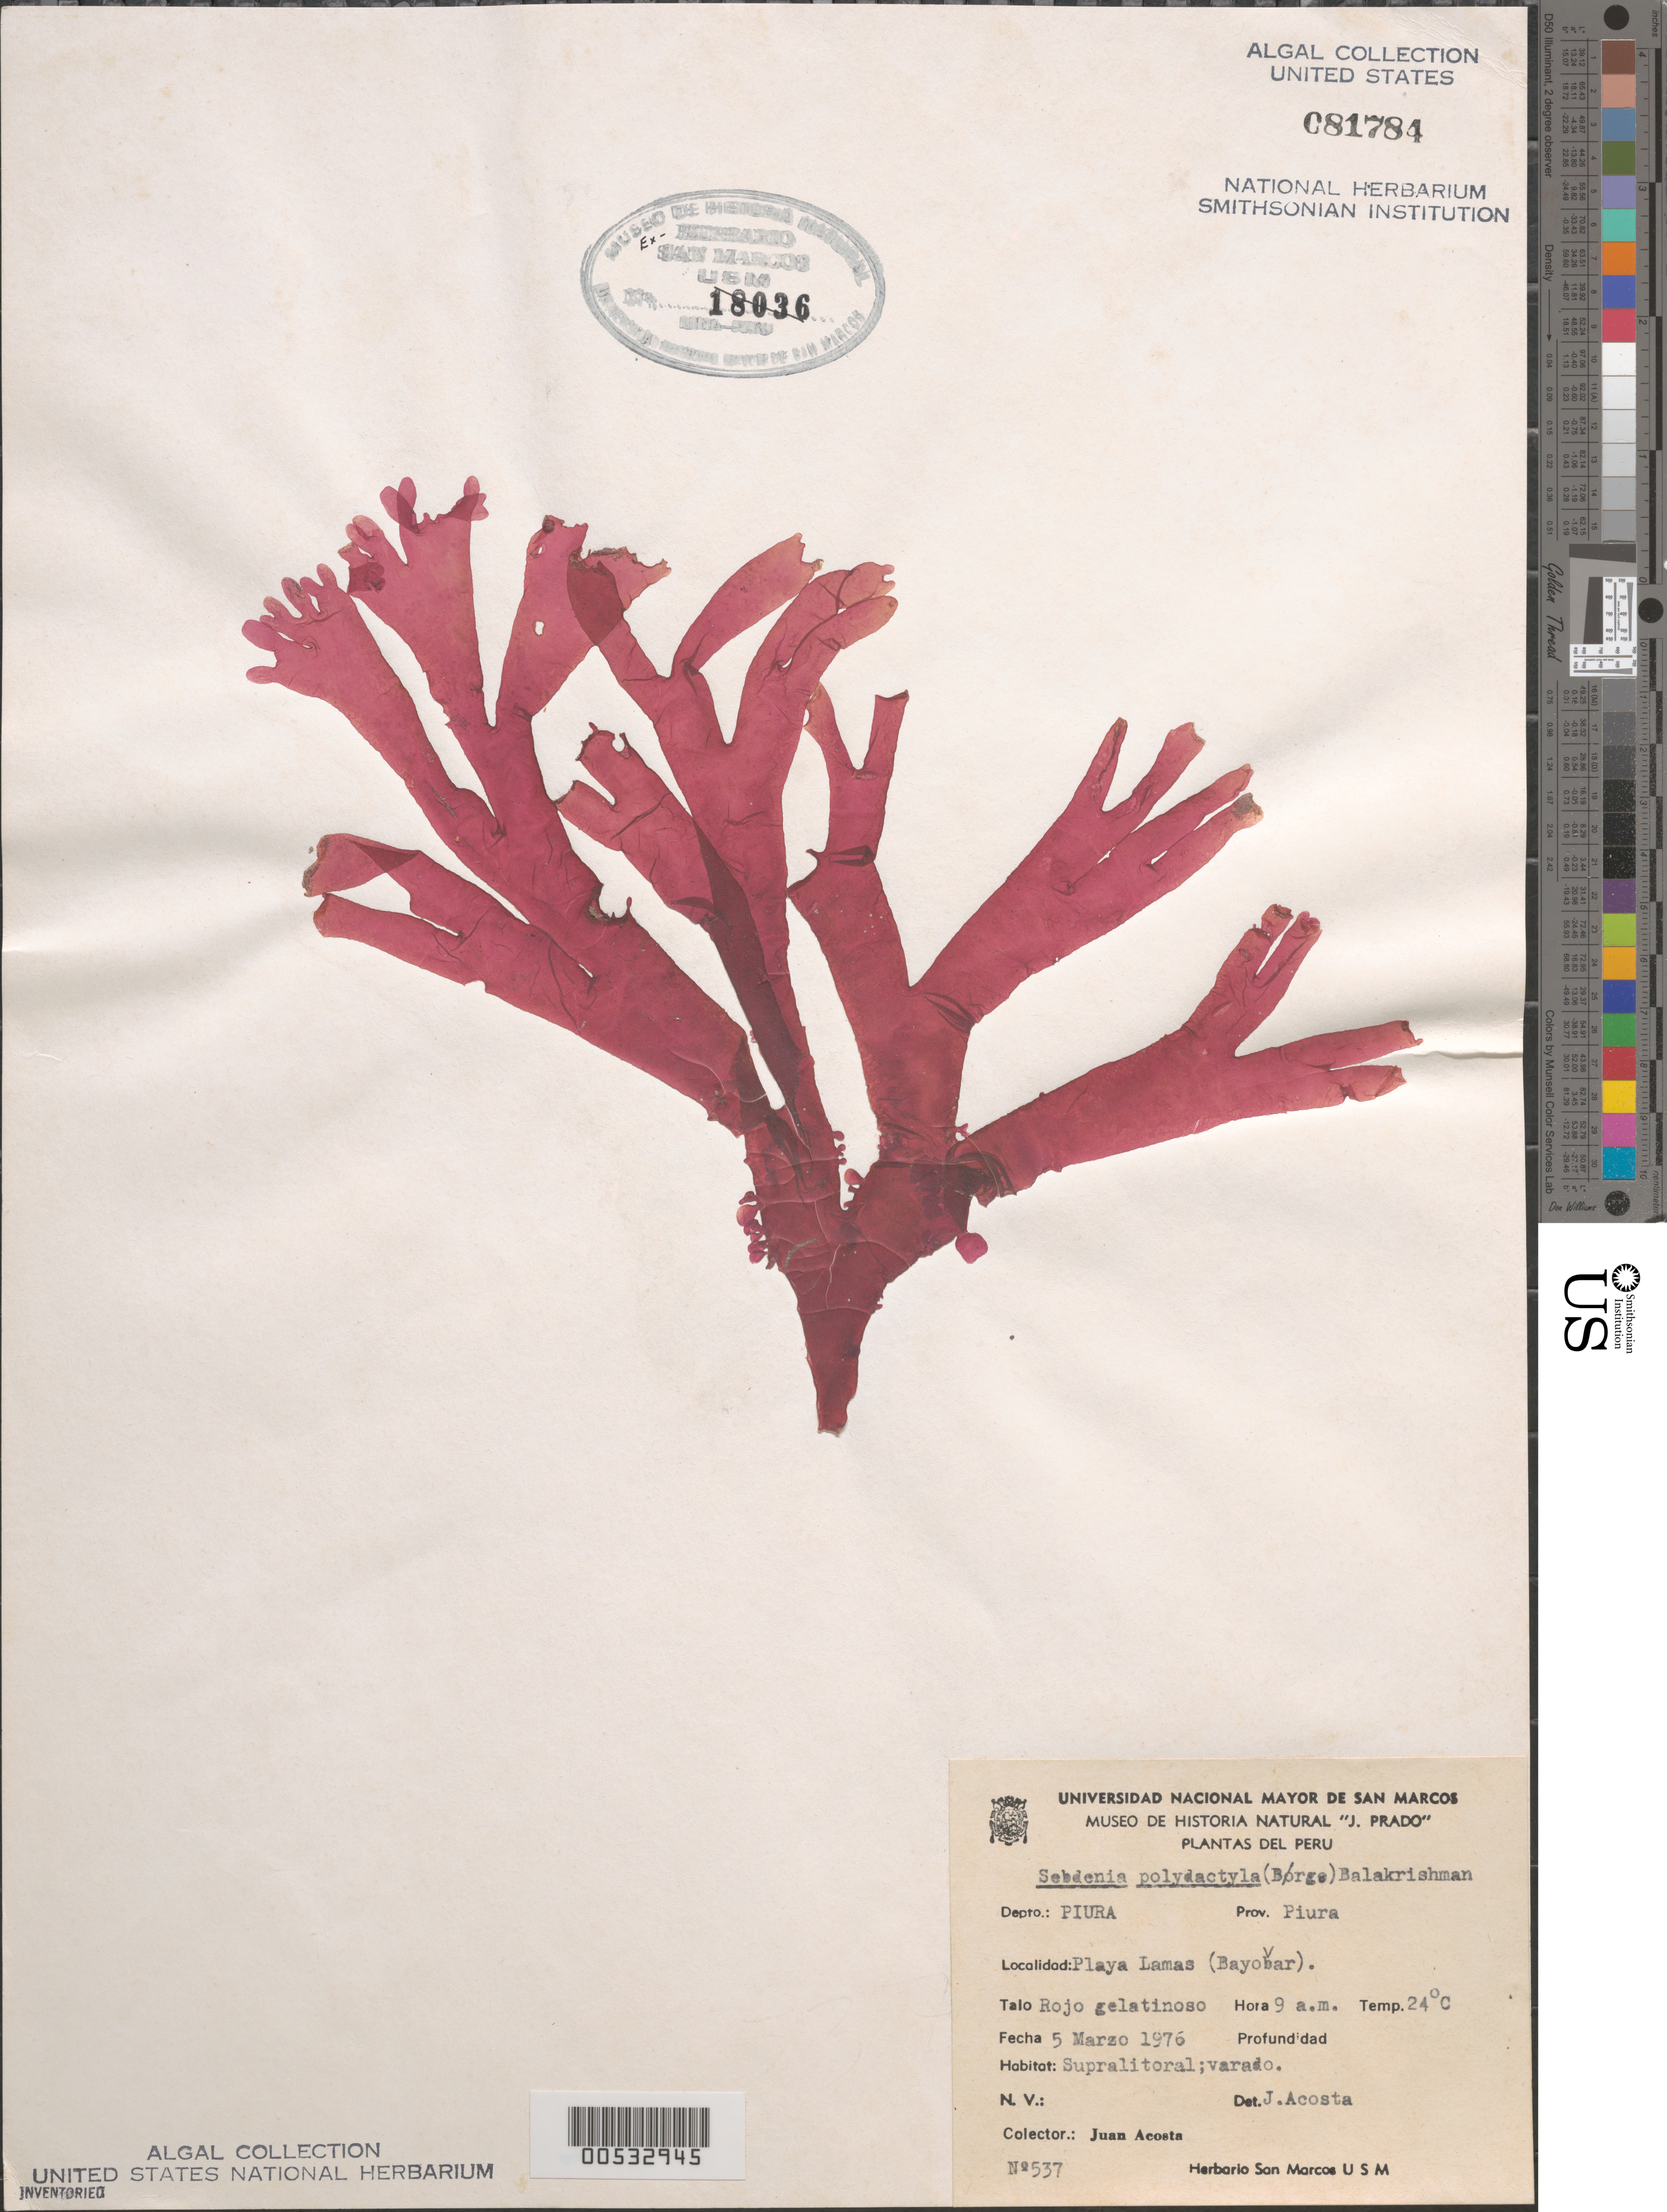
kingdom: Plantae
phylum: Rhodophyta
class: Florideophyceae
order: Sebdeniales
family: Sebdeniaceae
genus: Sebdenia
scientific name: Sebdenia polydactyla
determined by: Acosta, J.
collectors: J. Acosta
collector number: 537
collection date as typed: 05 Mar 1976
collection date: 1976-03-05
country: Peru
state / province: Piura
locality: Playa lamas (bayovar), piura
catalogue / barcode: US 81784